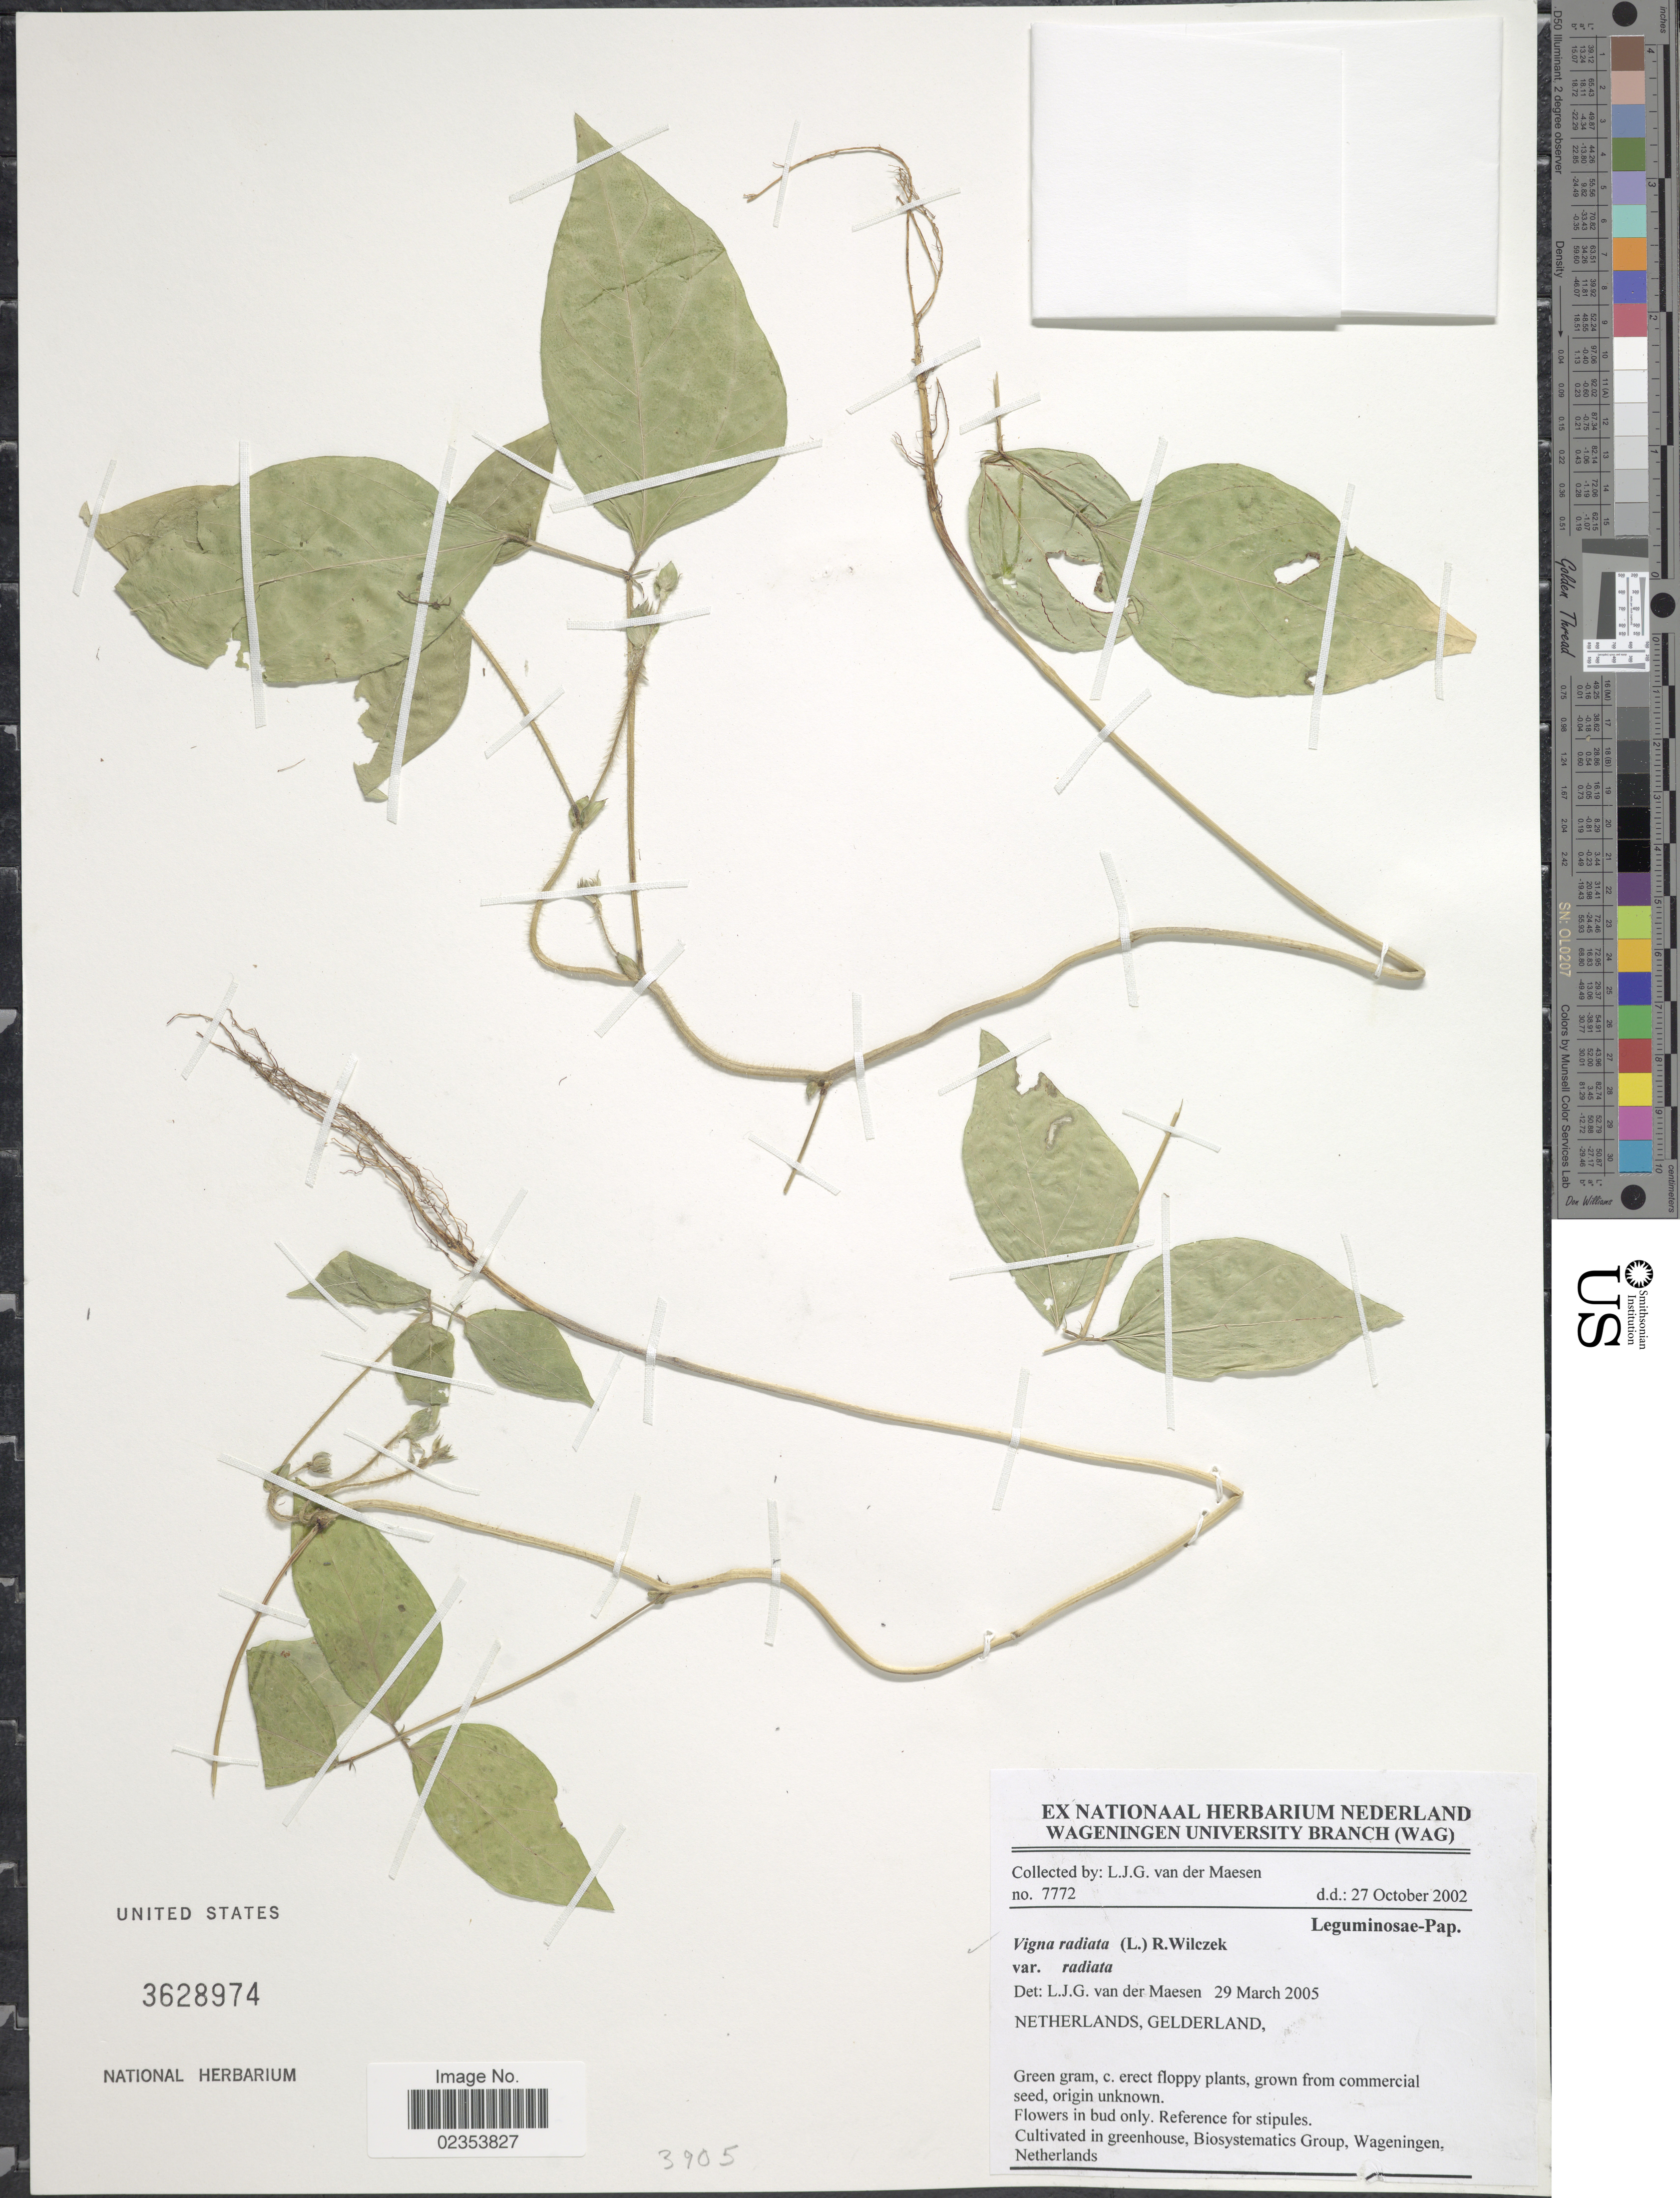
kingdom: Plantae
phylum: Tracheophyta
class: Magnoliopsida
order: Fabales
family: Fabaceae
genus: Vigna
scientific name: Vigna radiata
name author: (L.) R. Wilczek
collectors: L. van der Maesen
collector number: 7772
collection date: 2002-10-27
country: Netherlands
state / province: Gelderland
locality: Cultivated in greenhouse, Biosystematics Group, Wageningen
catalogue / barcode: US 3628974